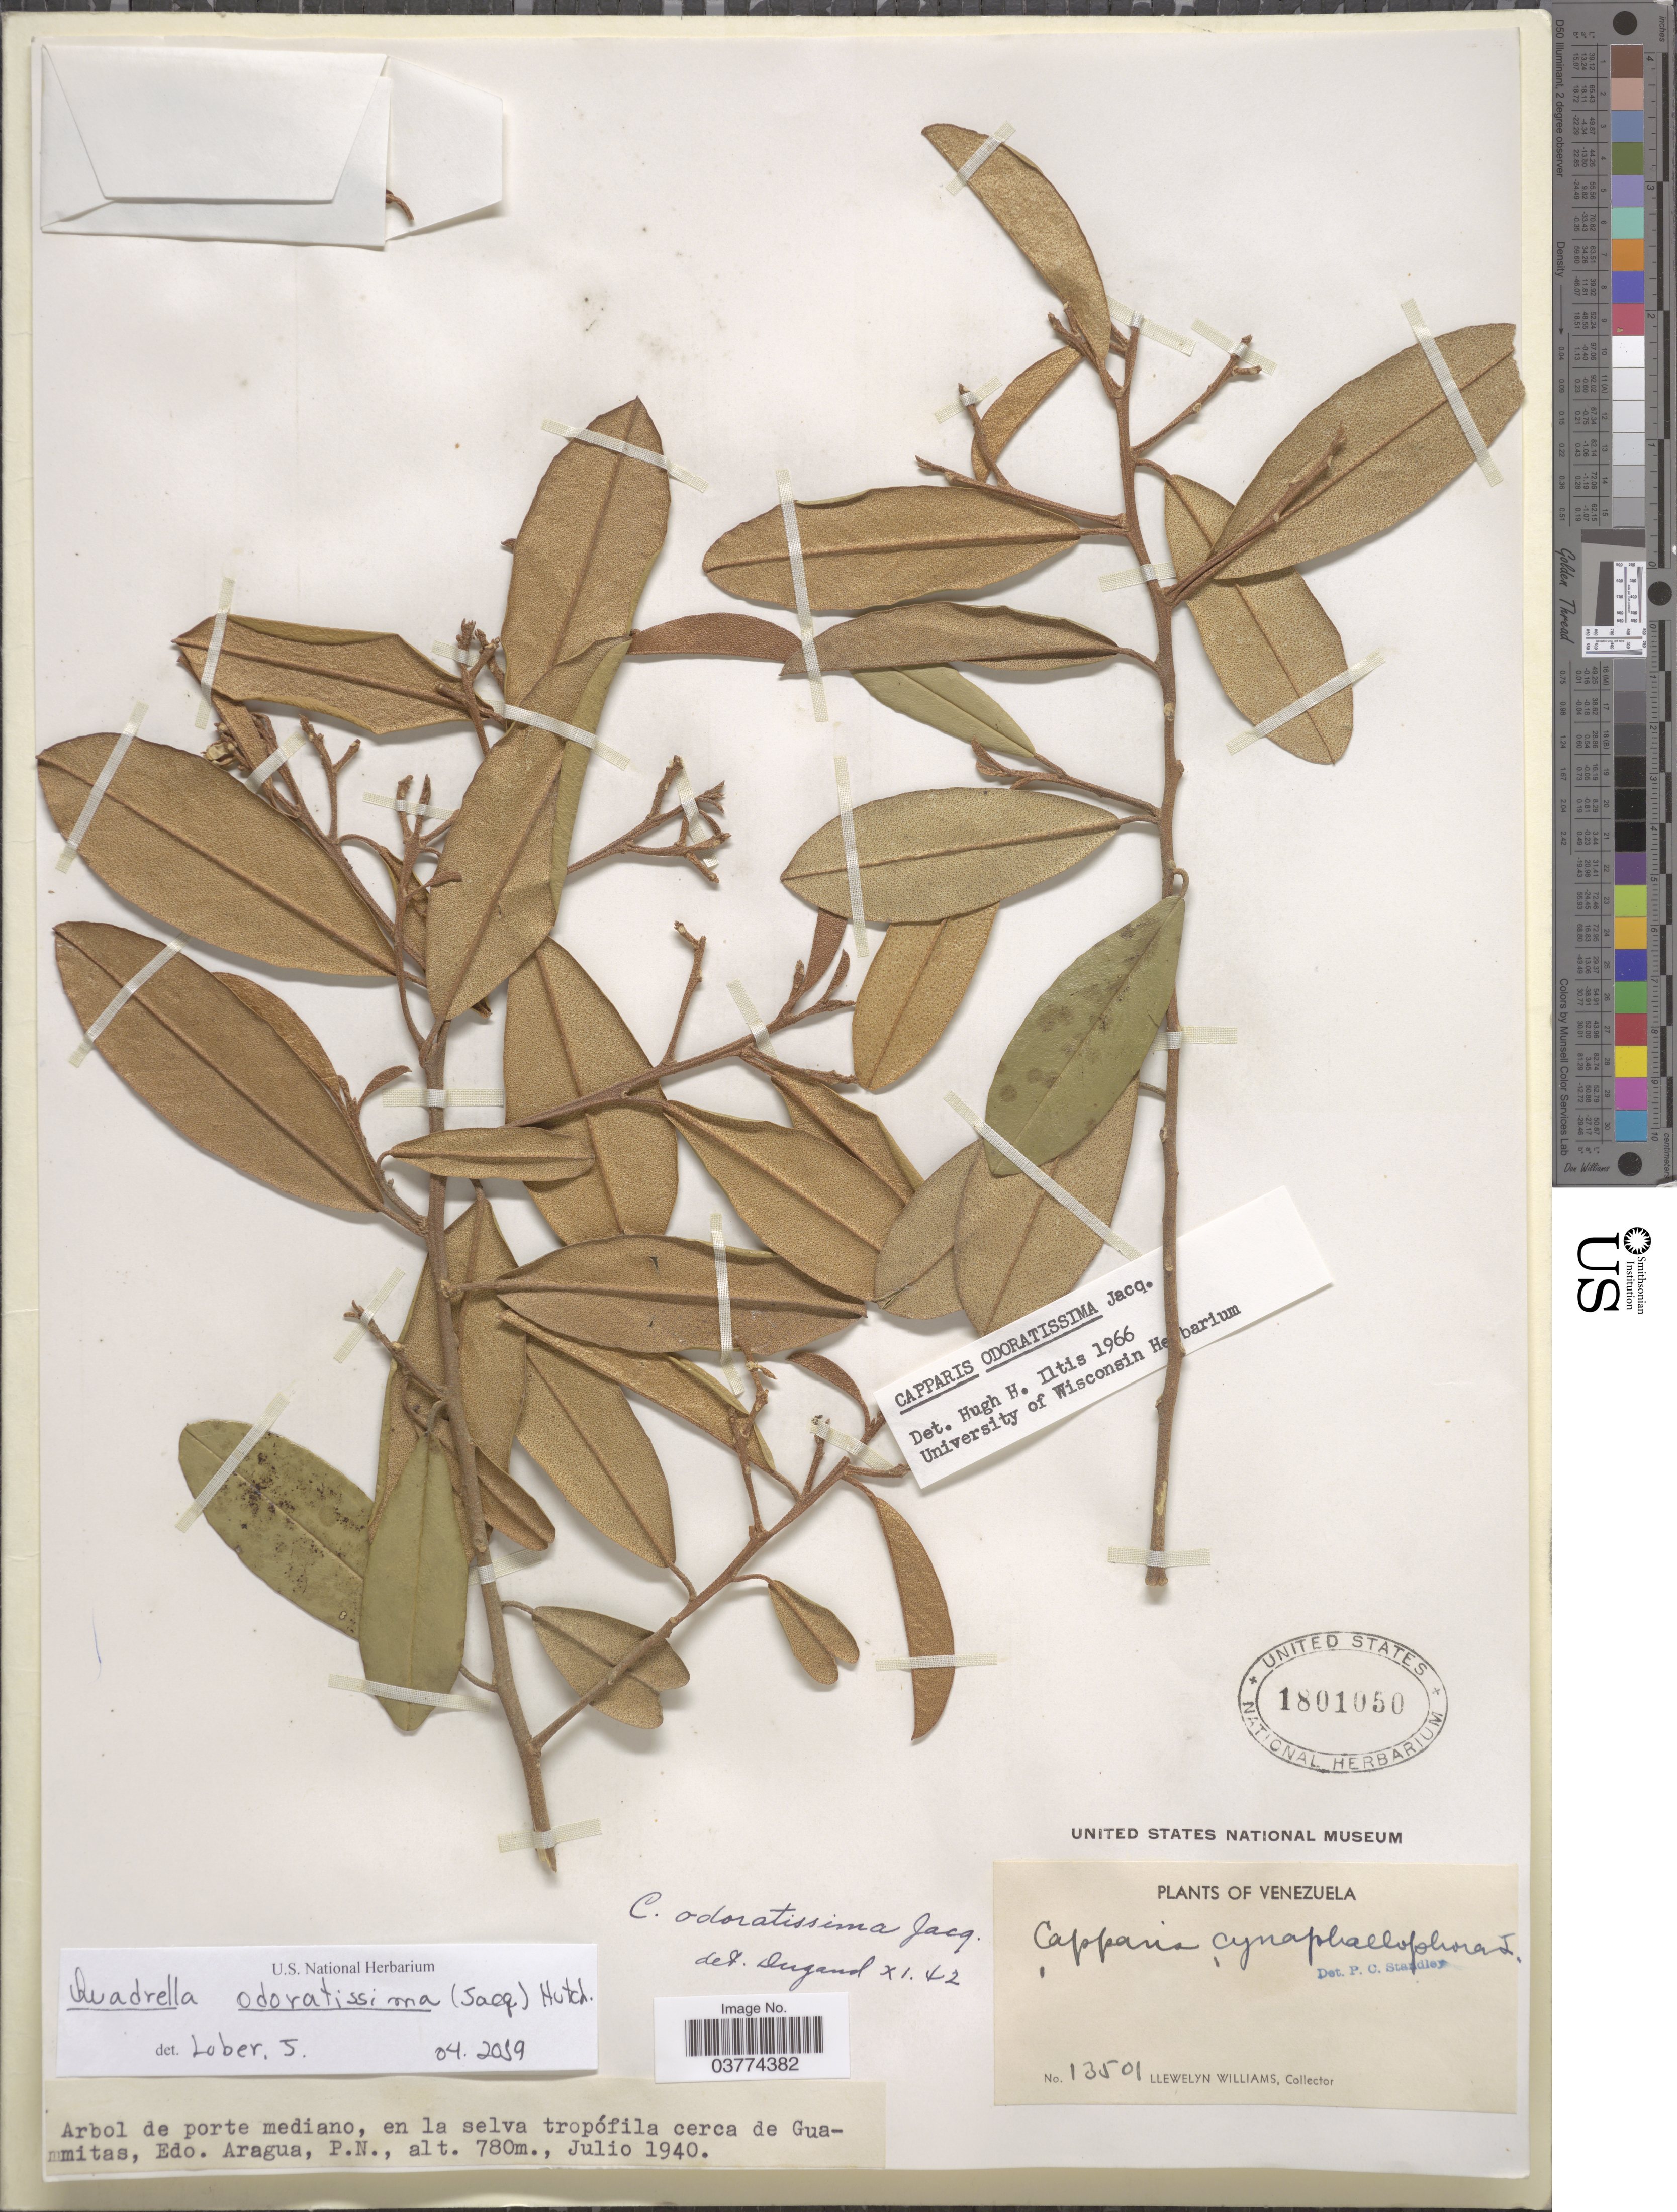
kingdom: Plantae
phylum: Tracheophyta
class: Magnoliopsida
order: Brassicales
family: Capparaceae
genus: Quadrella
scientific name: Quadrella odoratissima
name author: (Jacq.) Hutch.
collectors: Ll. Williams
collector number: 13501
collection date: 1940-07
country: Venezuela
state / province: Aragua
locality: En la selva tropófila cerca de Guamitas. P. N.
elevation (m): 780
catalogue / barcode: US 1801050